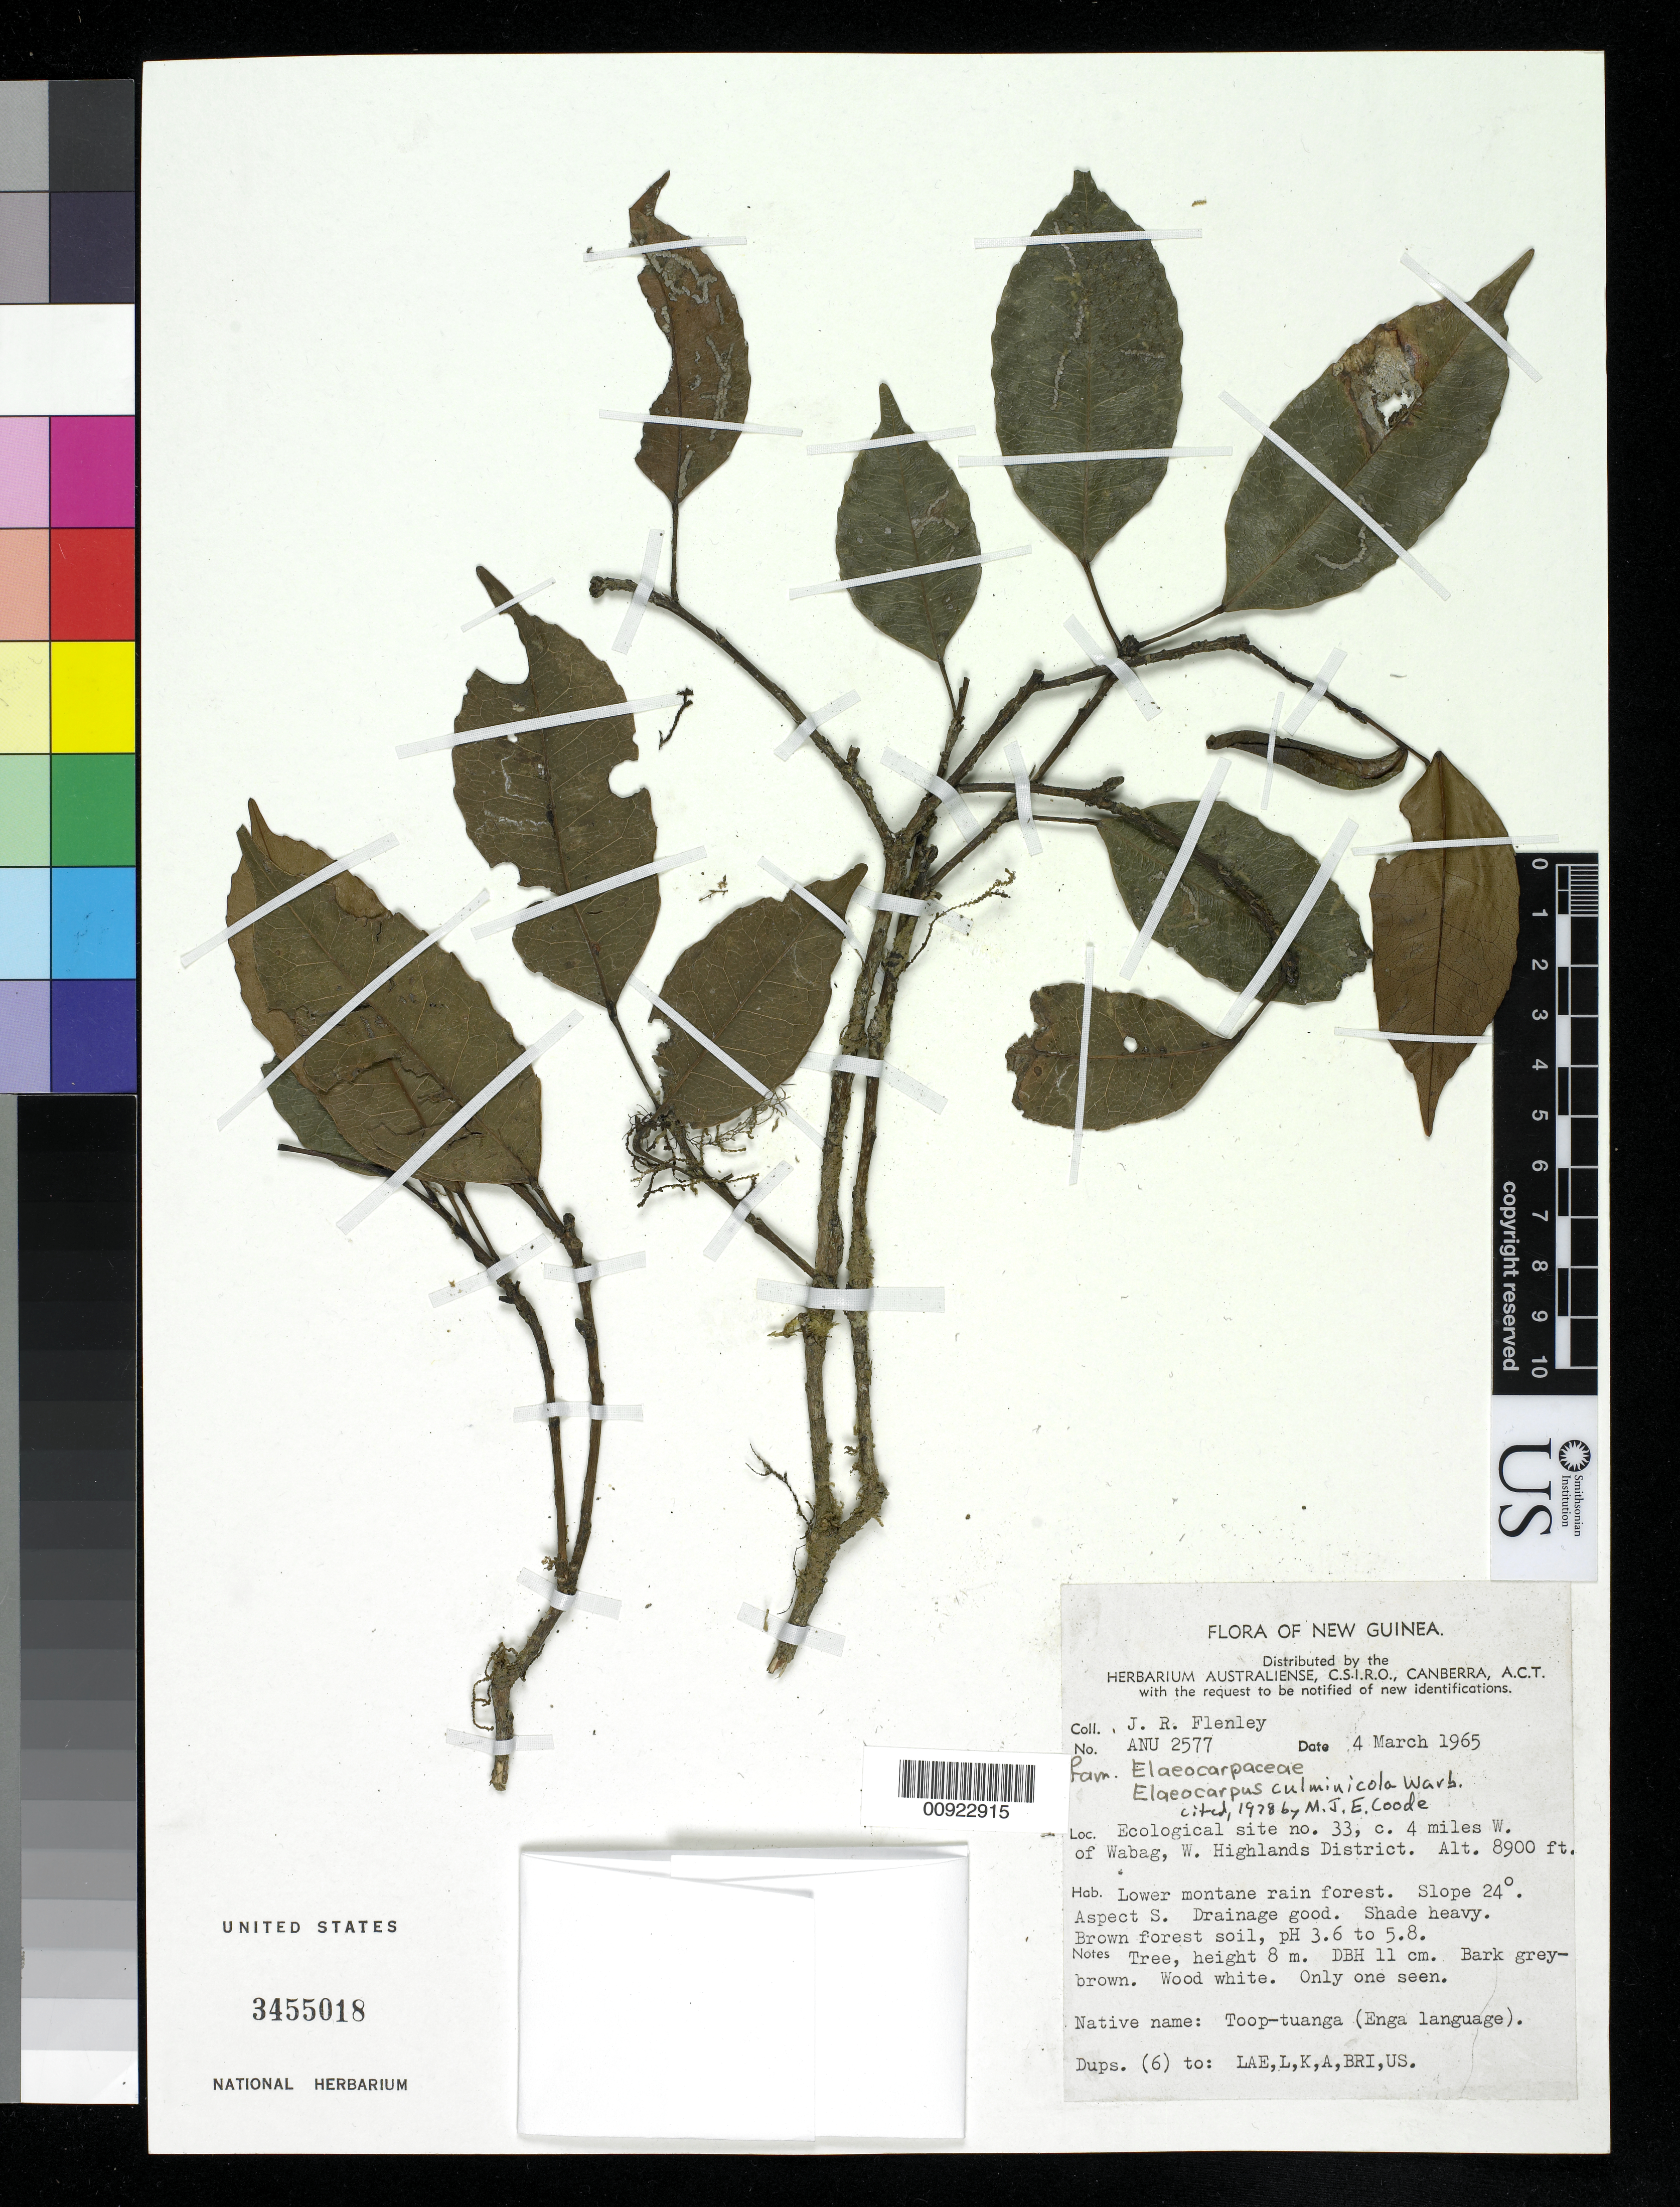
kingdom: Plantae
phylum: Tracheophyta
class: Magnoliopsida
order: Oxalidales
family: Elaeocarpaceae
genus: Elaeocarpus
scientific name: Elaeocarpus culminicola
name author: Warb.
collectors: J. Flenley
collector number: ANU 2577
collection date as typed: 04 Mar 1965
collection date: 1965-03-04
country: Papua New Guinea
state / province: Enga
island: New Guinea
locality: Ecologial site no.33, c. 4 miles W of Wabag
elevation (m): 2713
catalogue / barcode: US 3455018